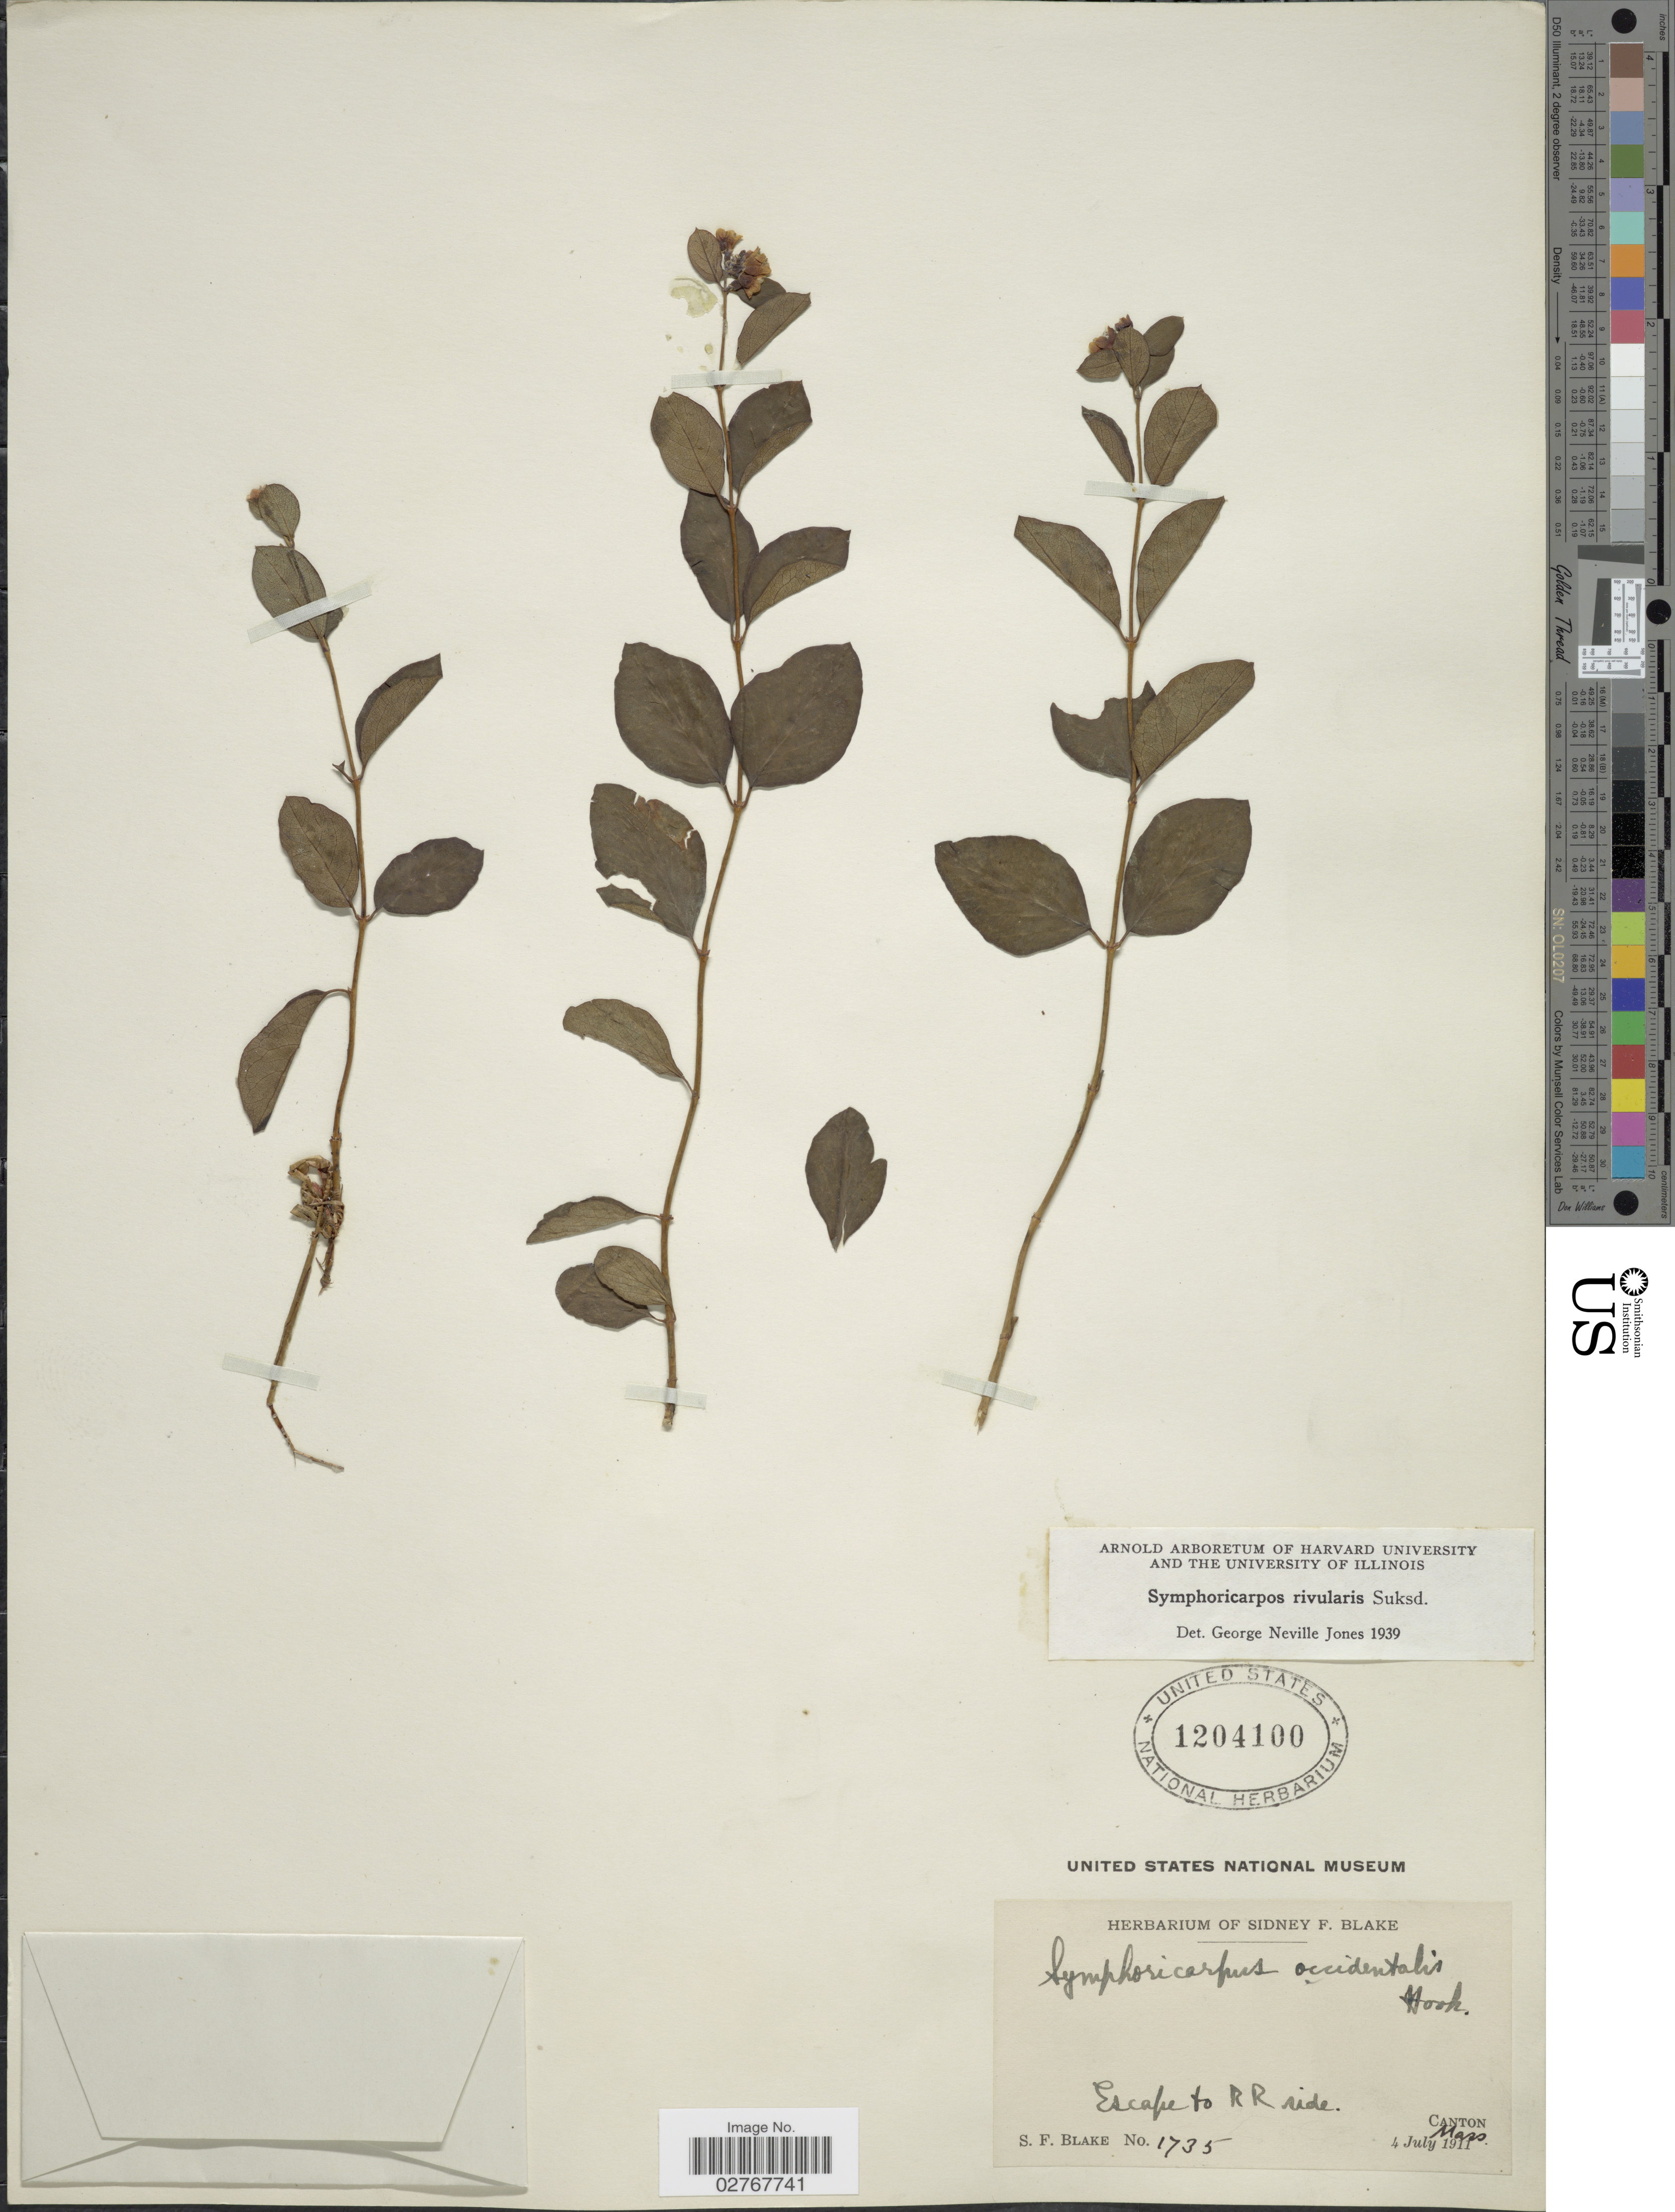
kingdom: Plantae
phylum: Tracheophyta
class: Magnoliopsida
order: Dipsacales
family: Caprifoliaceae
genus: Symphoricarpos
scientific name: Symphoricarpos rivularis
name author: Suksd.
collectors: S. Blake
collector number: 1735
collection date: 1911-07-04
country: United States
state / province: Massachusetts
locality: Escape to RR side. Canton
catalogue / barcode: US 1204100